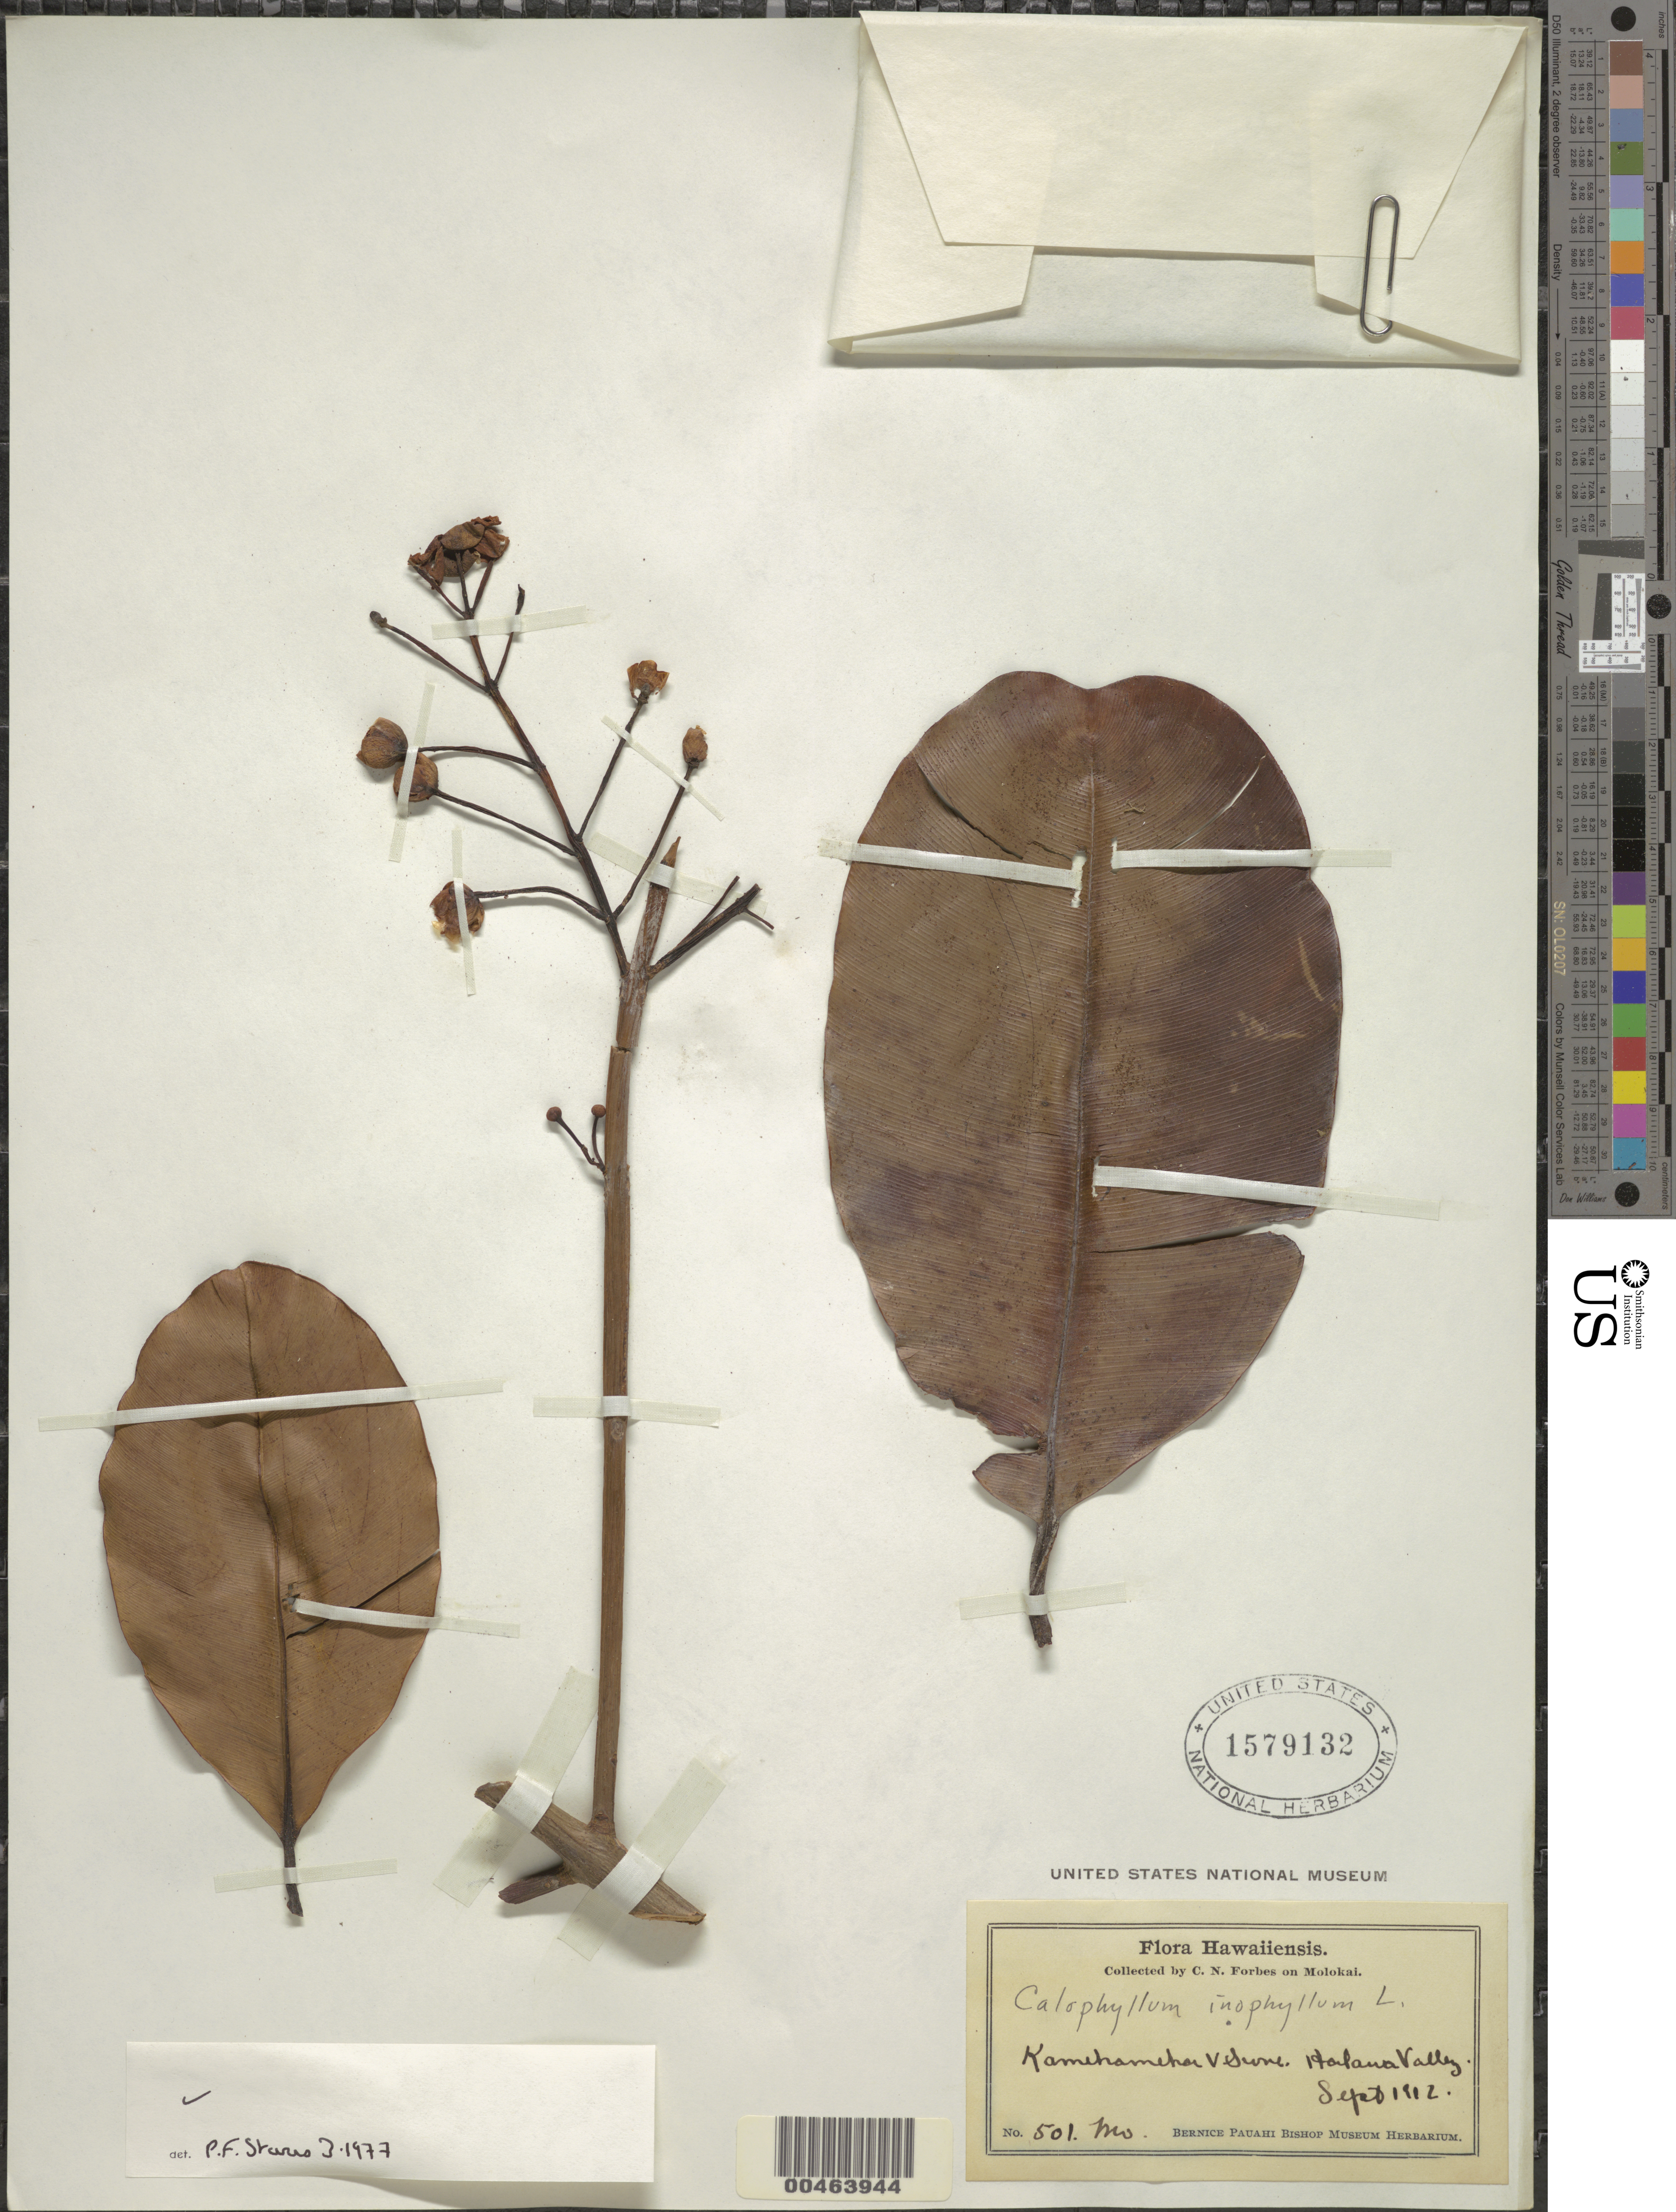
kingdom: Plantae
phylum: Tracheophyta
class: Magnoliopsida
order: Malpighiales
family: Calophyllaceae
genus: Calophyllum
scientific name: Calophyllum inophyllum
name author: L.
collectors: C. N. Forbes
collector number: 501.Mo.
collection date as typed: Sep 1912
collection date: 1912-09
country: United States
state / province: Hawaii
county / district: Maui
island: Moloka'i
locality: Kamehameha V Sune[?]. Halawa Valley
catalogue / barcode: US 1579132